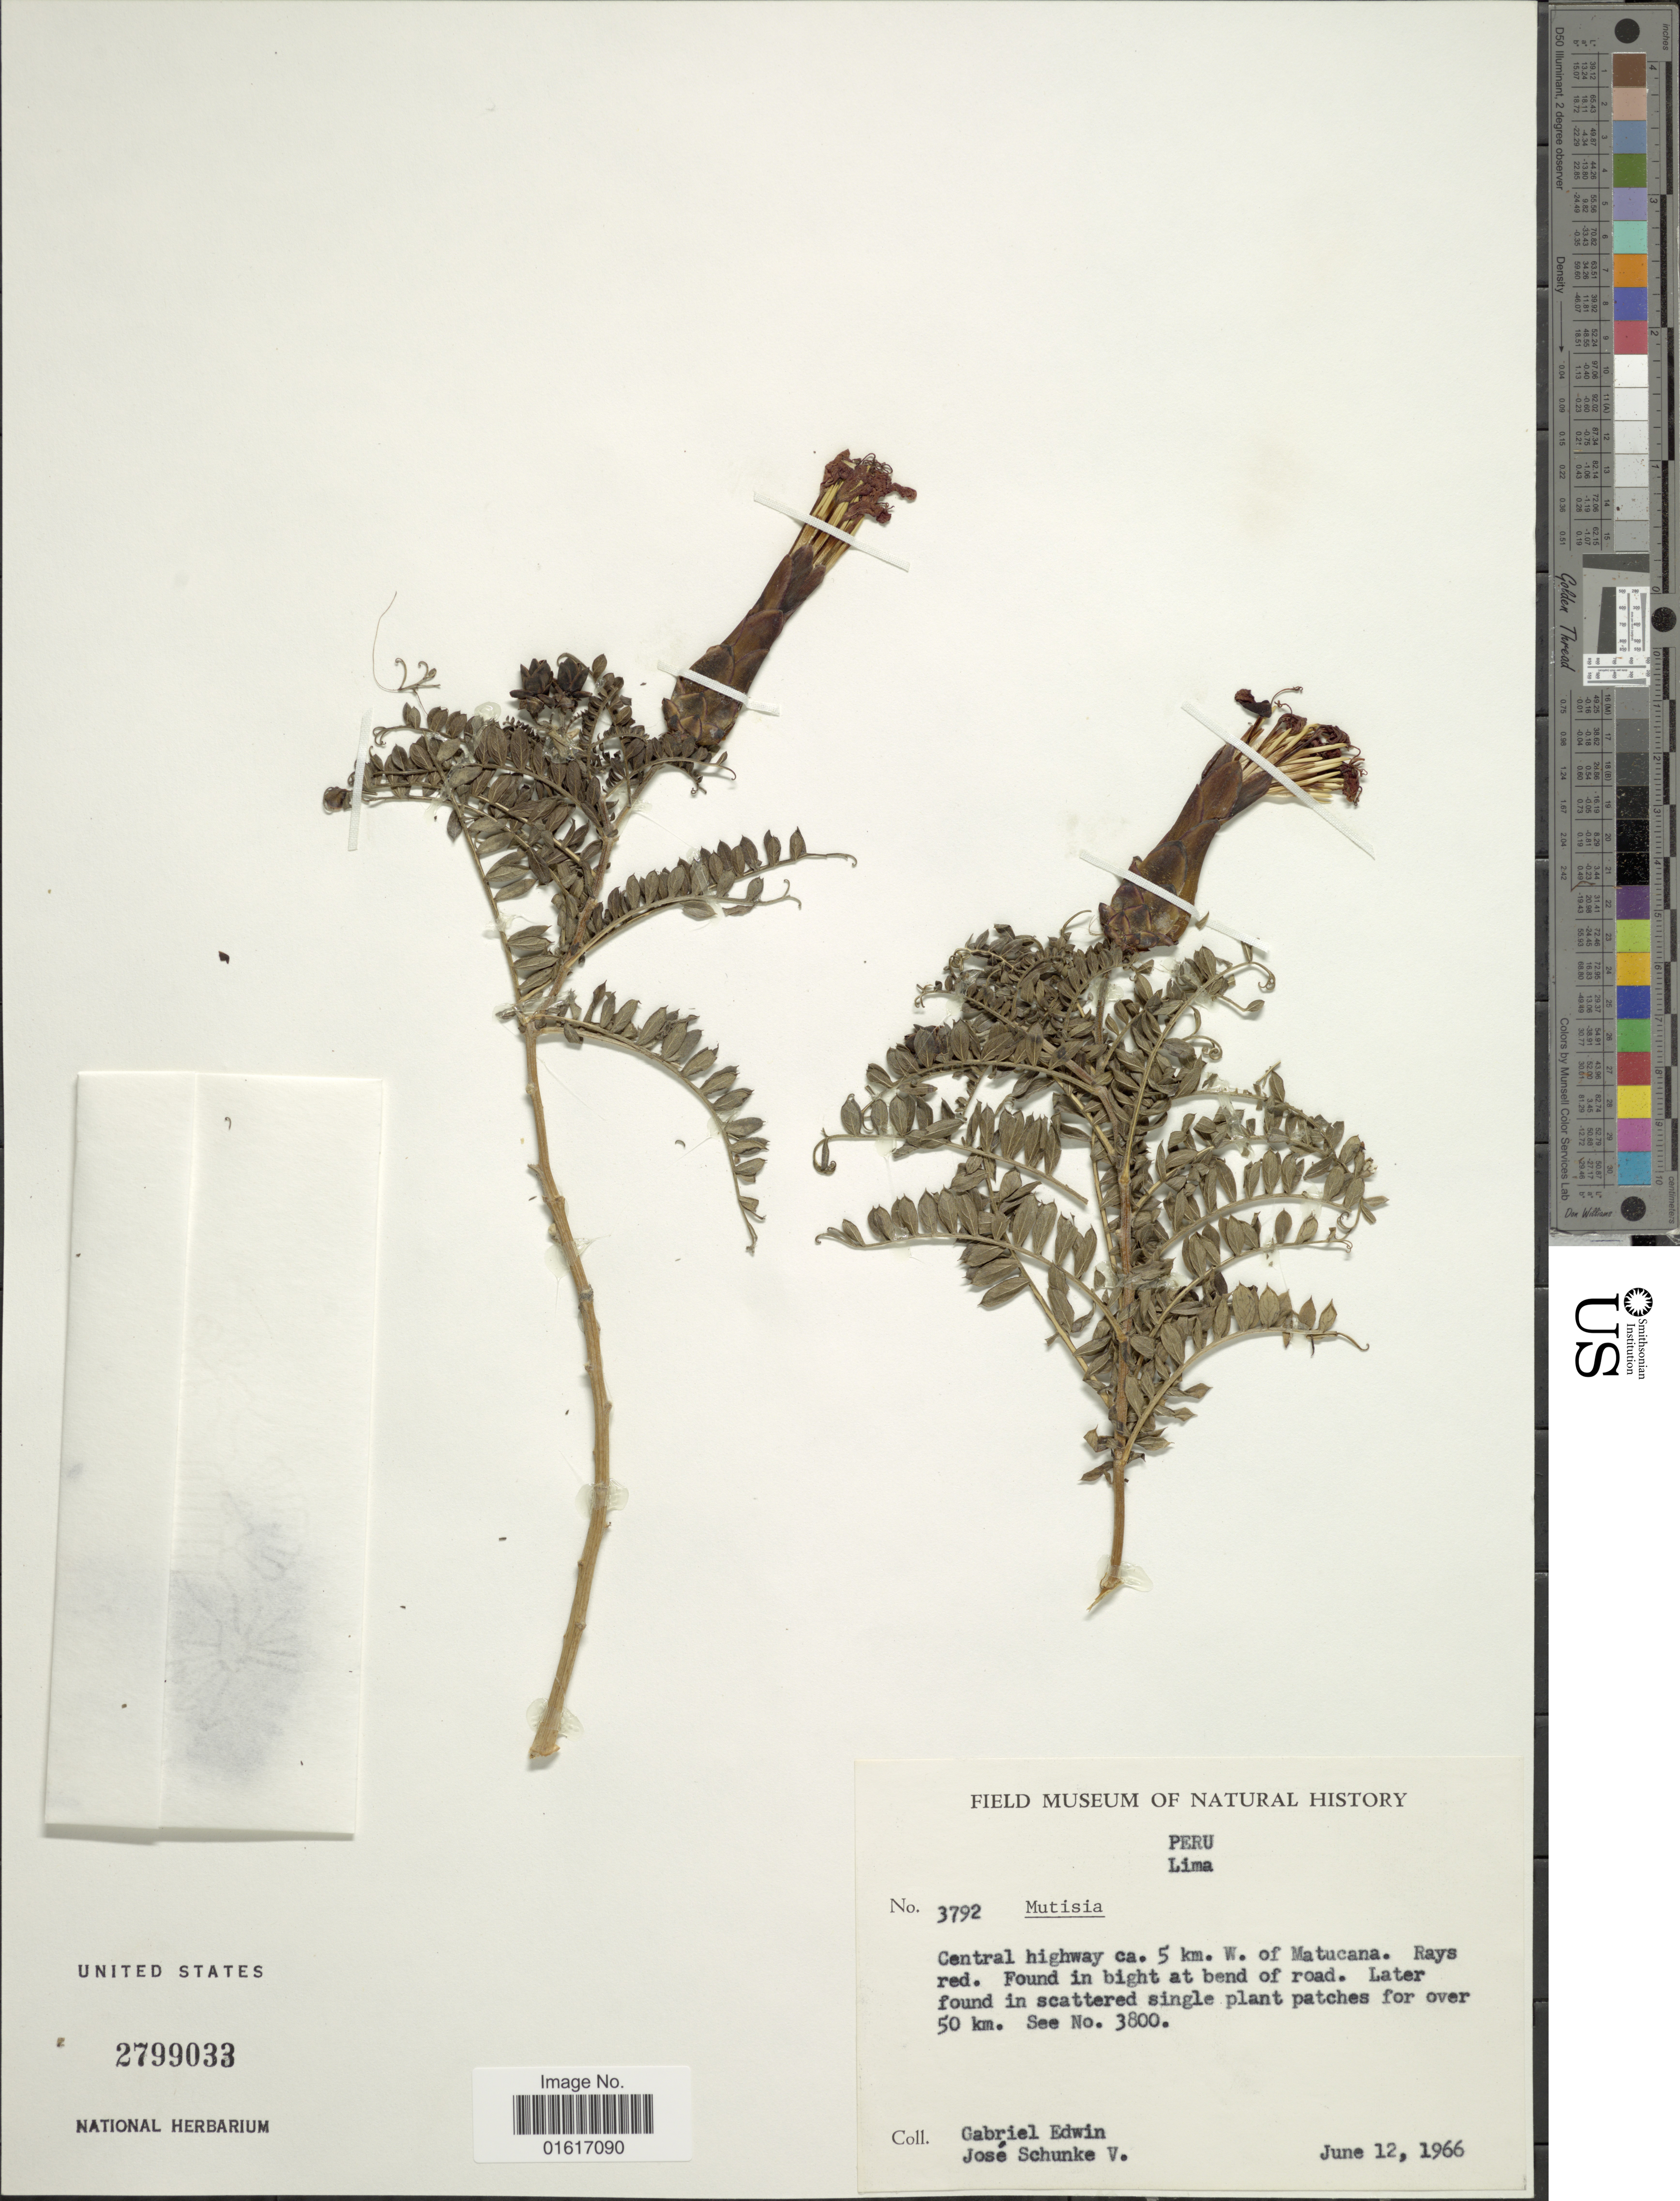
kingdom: Plantae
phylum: Tracheophyta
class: Magnoliopsida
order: Asterales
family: Asteraceae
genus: Mutisia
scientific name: Mutisia acuminata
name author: Ruiz & Pav.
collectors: G. Edwin & J. Schunke Vigo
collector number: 3792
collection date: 1966-06-12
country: Peru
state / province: Lima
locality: Central Highway ca. 5 km. W of Matucana. Rays Red. Found in bight at bed of road, Later found in scattered single plant patches for over 50 km. See no. 3800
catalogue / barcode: US 2799033